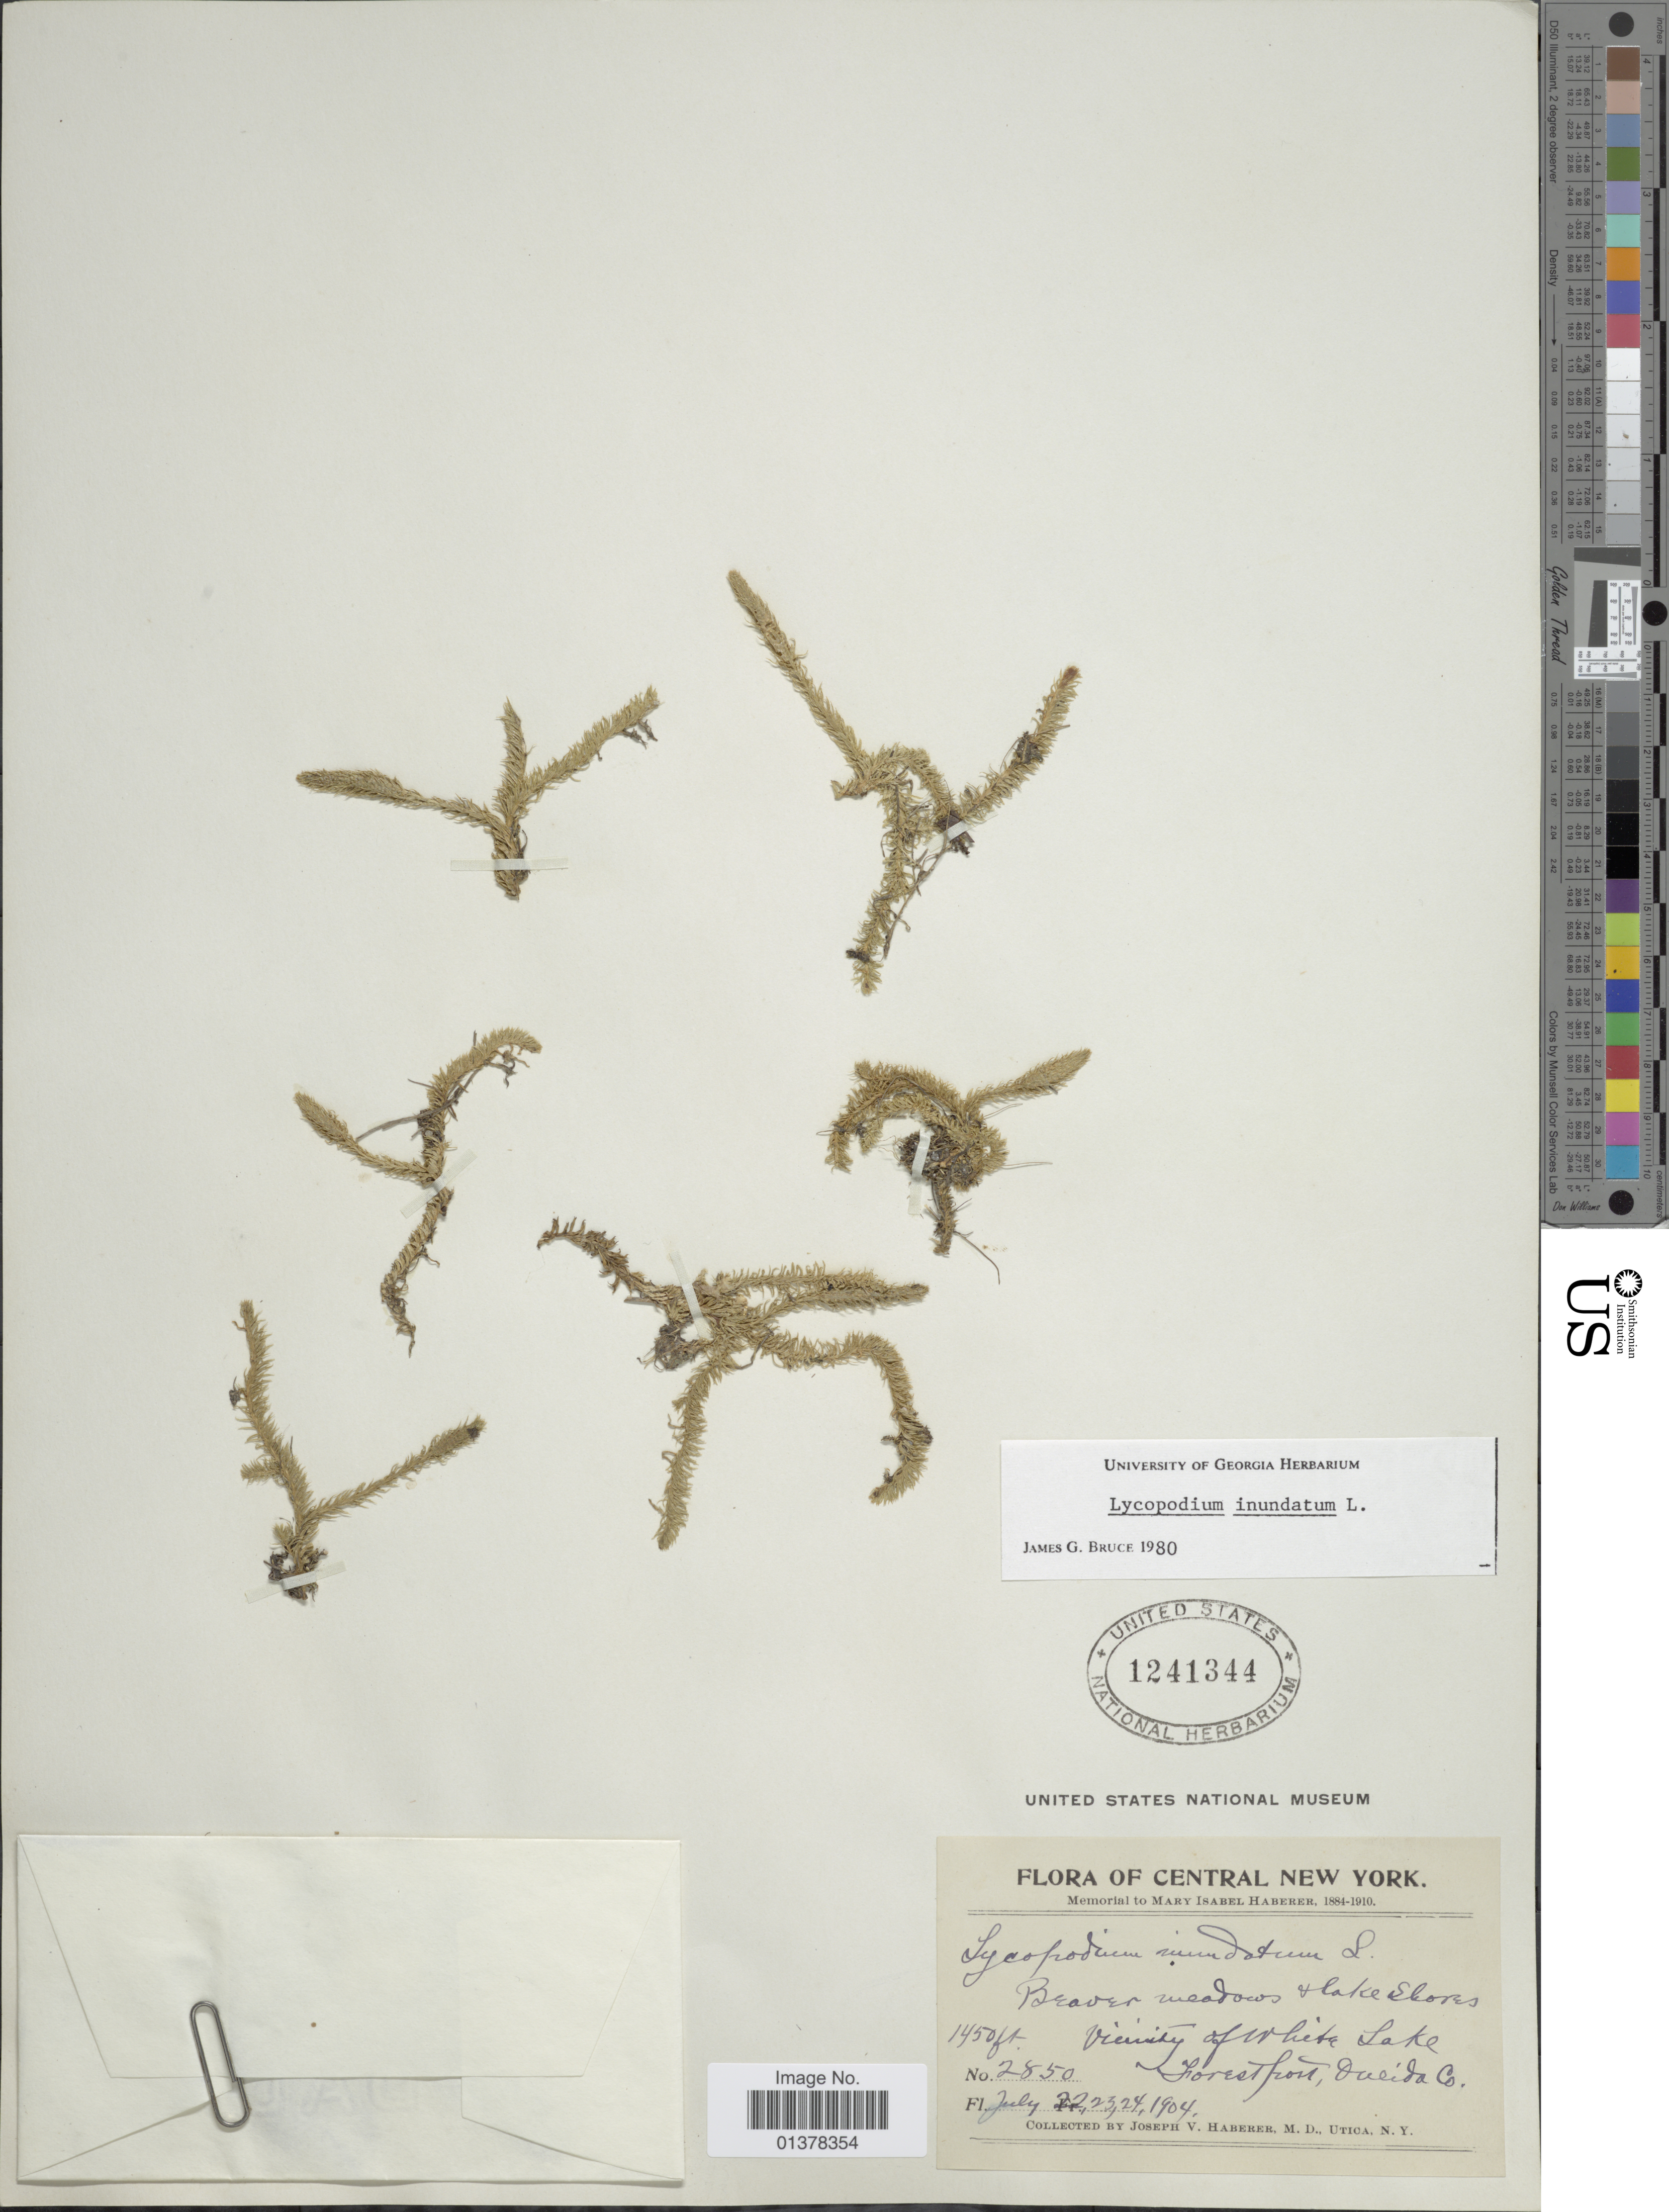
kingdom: Plantae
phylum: Tracheophyta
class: Lycopodiopsida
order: Lycopodiales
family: Lycopodiaceae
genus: Lycopodiella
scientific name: Lycopodiella inundata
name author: (L.) Holub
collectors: J. Harberer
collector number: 2850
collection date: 1904-07-22/1904-07-24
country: United States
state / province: New York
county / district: Oneida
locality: Beaver meadows & lake shores, Vicinity of White Lake, Forestport, Oneida Co.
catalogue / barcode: US 1241344